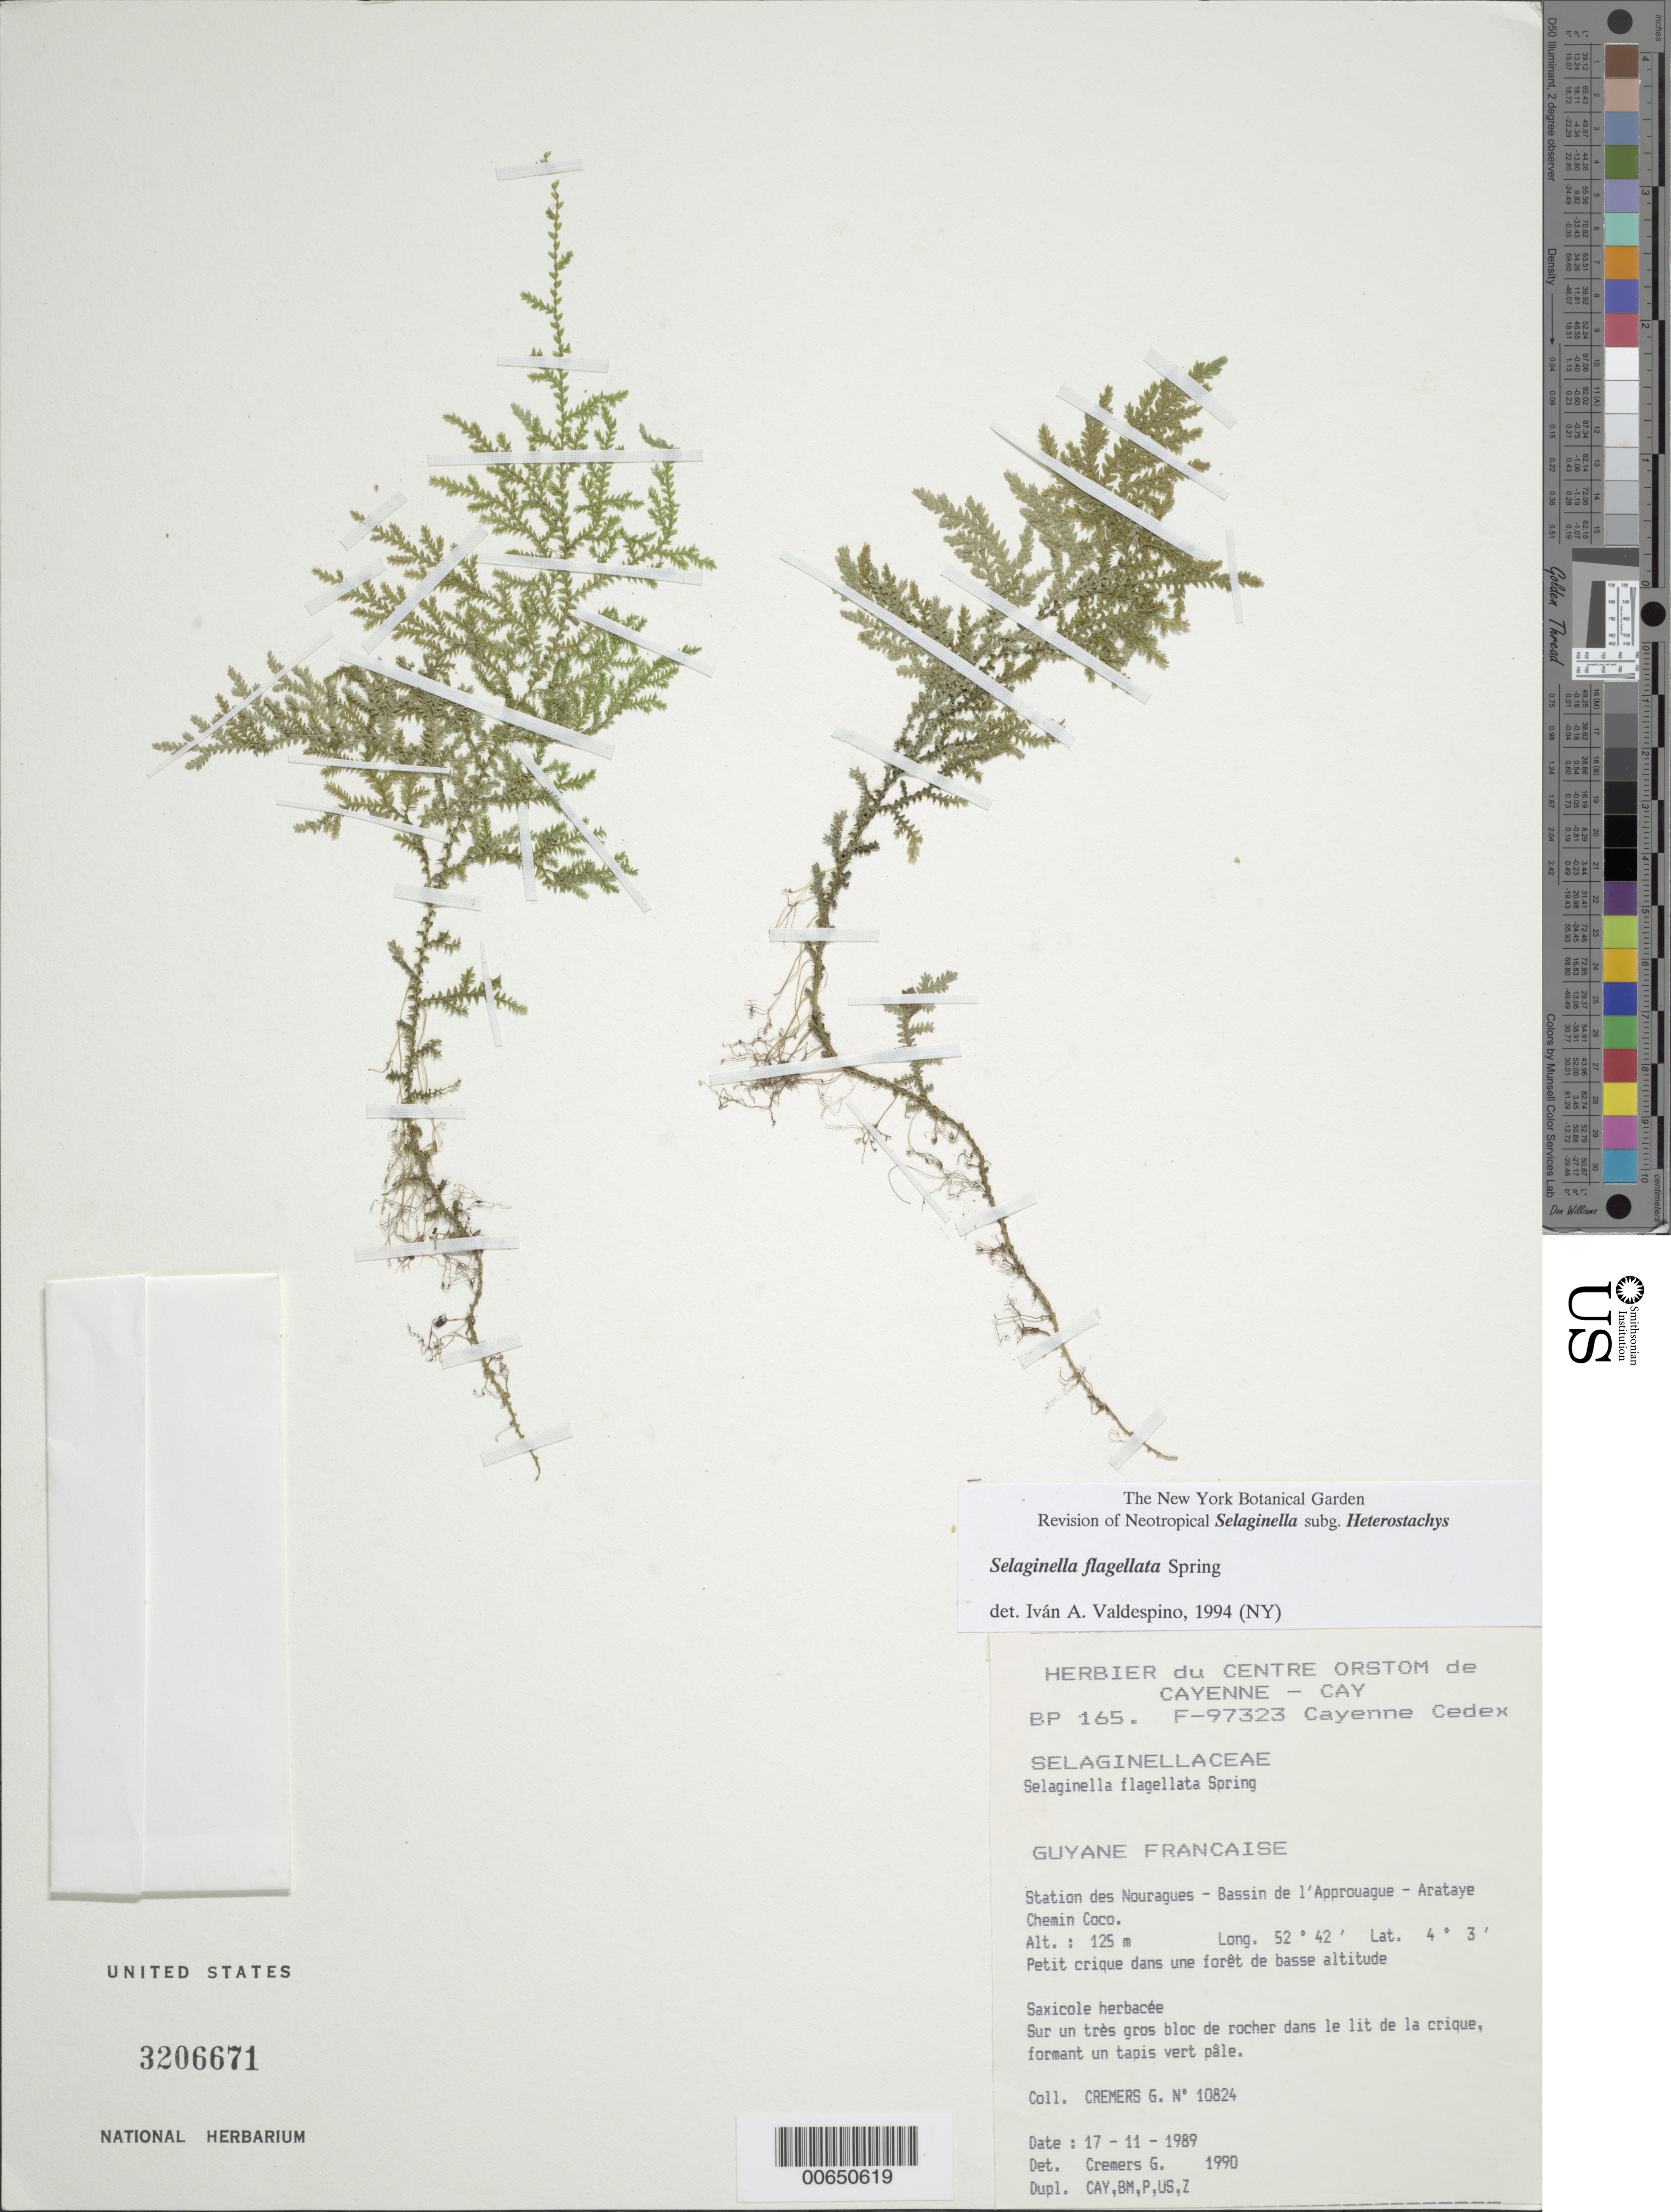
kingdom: Plantae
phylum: Tracheophyta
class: Lycopodiopsida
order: Selaginellales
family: Selaginellaceae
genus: Selaginella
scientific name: Selaginella flagellata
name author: Spring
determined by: Cremers, Georges A.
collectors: G. Cremers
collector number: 10824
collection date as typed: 17-Nov-89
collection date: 1989-11-17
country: French Guiana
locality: Station des Nouragues, Bassin de l'Approuague, Arataye Chemin Coco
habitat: Petit crique dans une forêt de basse altitude, sur un tres gros bloc de rocher dans de lit de la crique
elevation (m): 125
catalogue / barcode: US 3206671